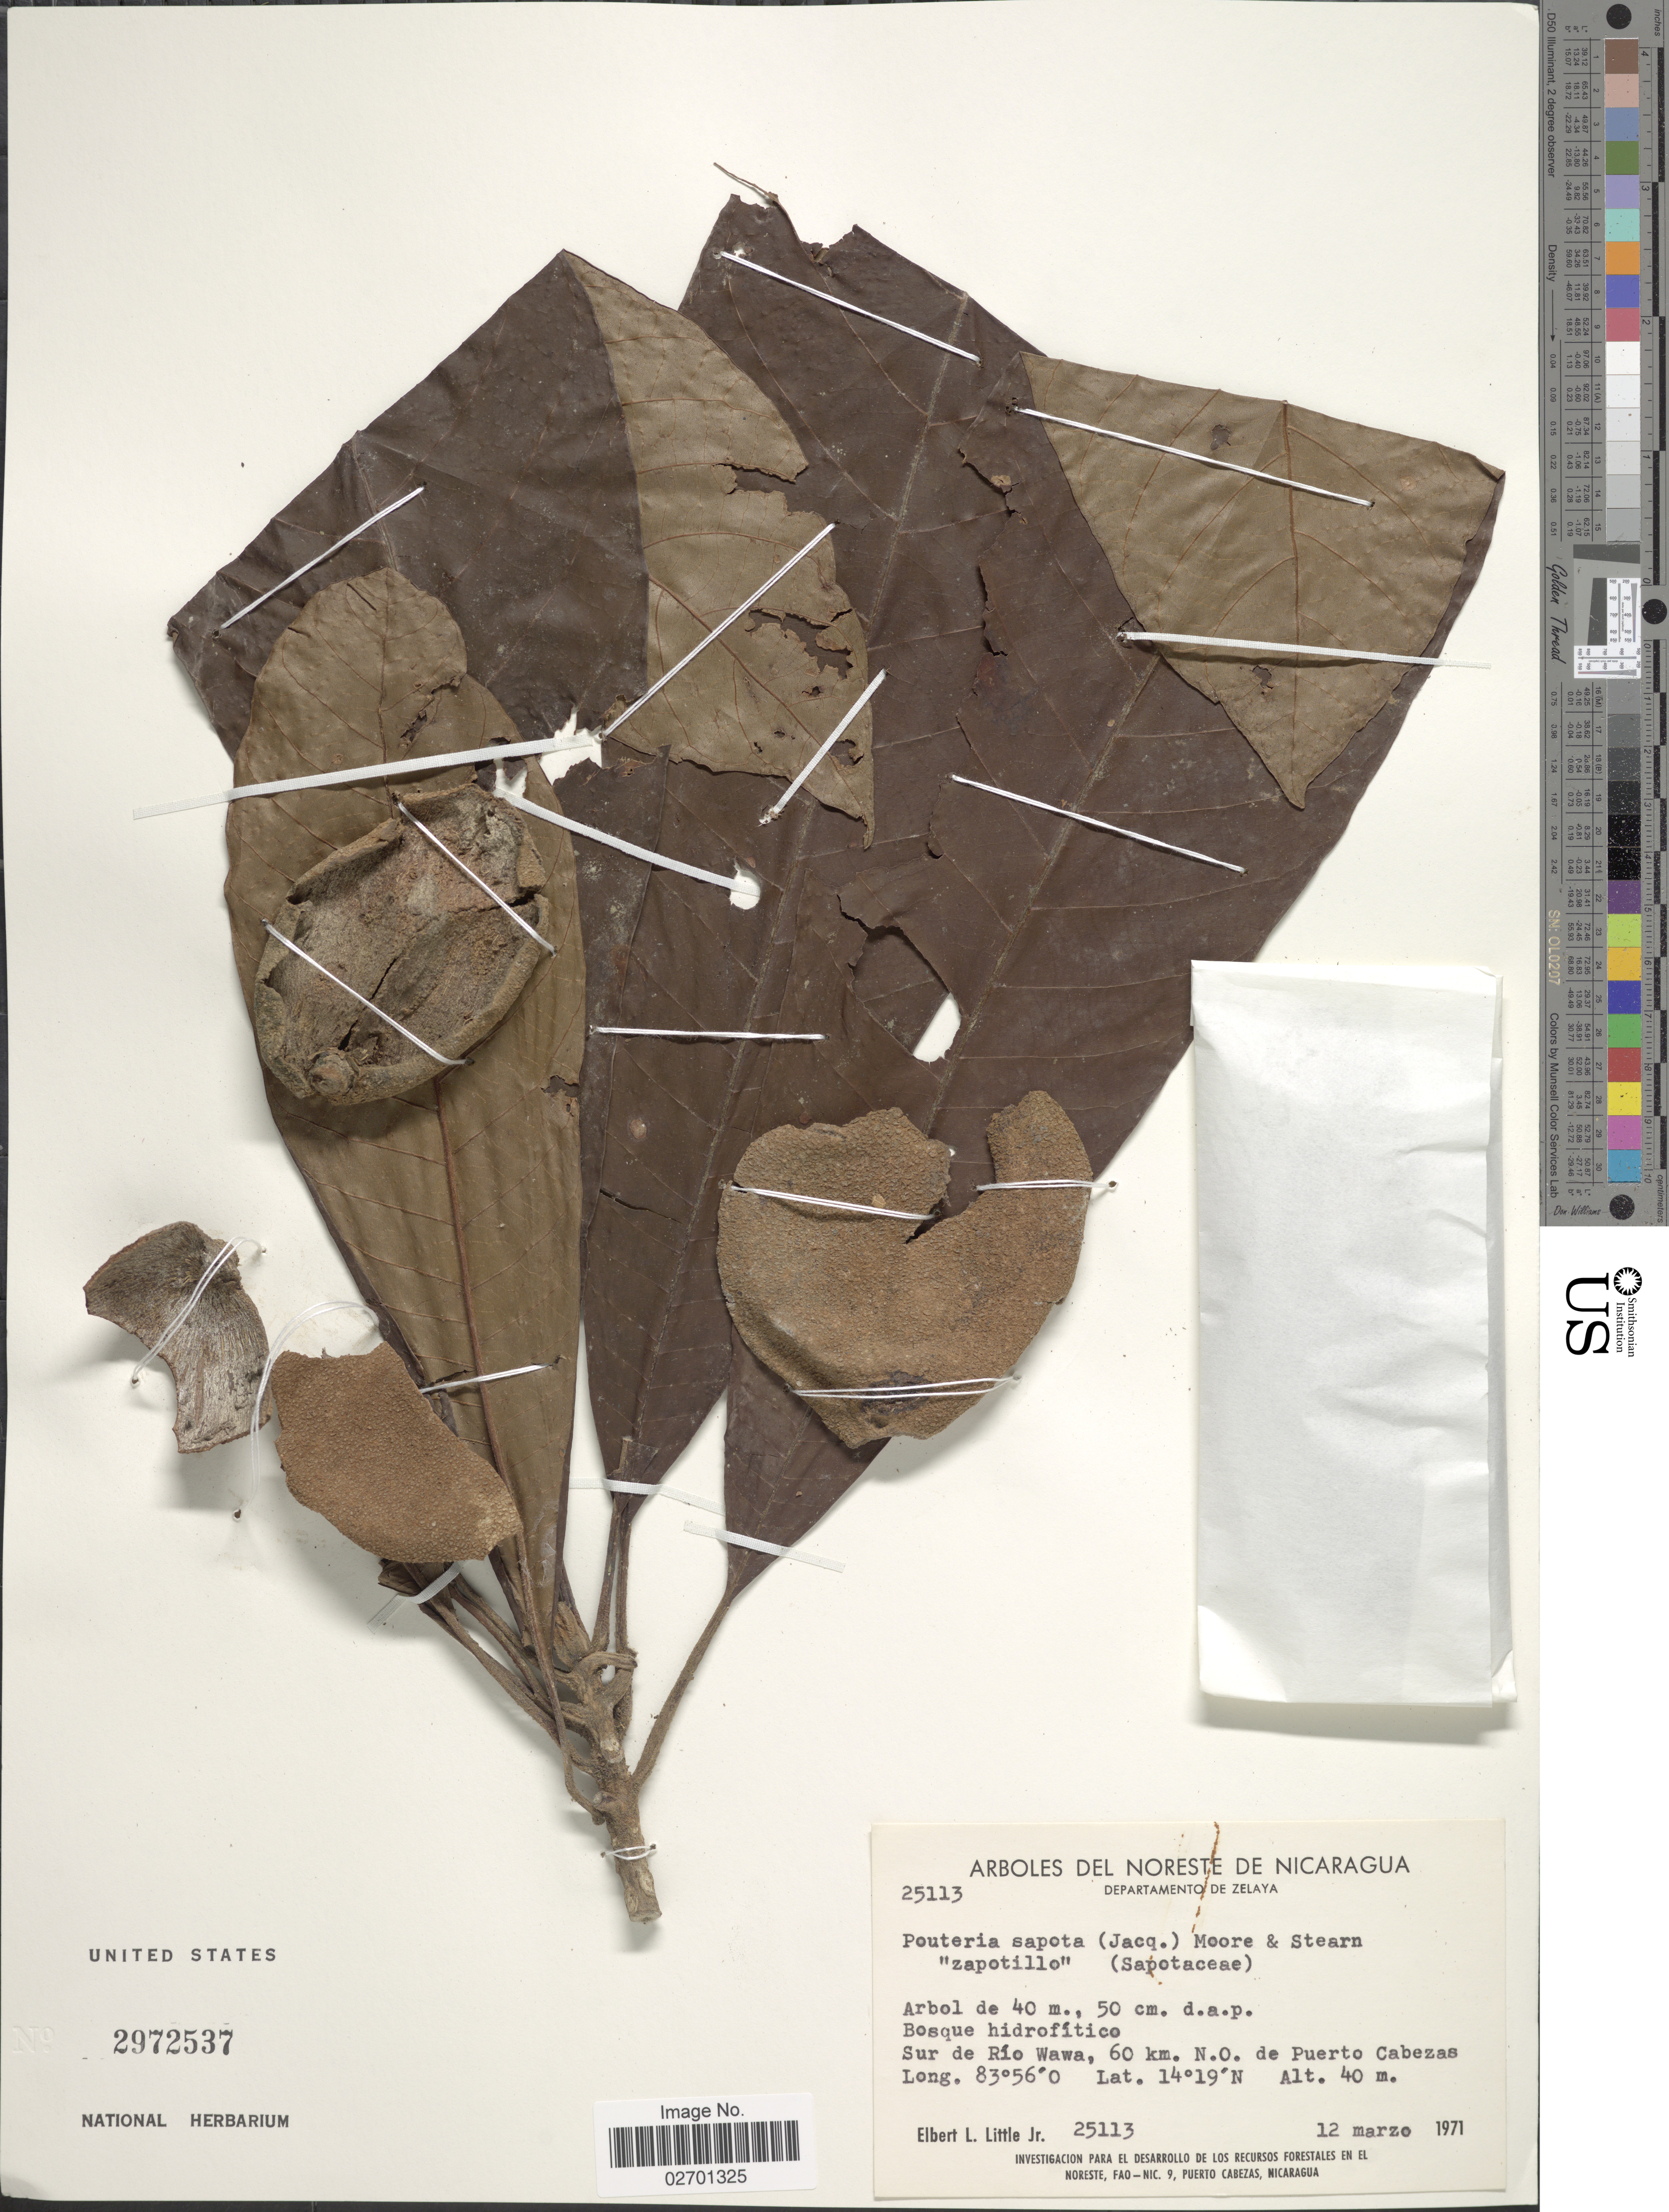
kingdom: Plantae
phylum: Tracheophyta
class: Magnoliopsida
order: Ericales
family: Sapotaceae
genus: Pouteria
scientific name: Pouteria sapota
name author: (Jacq.) H.E. Moore & Stearn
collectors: E. L. Little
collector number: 25113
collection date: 1971-03-12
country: Nicaragua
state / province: Atlantico Norte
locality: Noreste de Nicaragua, Sur de Rio Wawa, 60 km. N.O. de Puerto Cabezas.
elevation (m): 40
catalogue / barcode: US 2972537